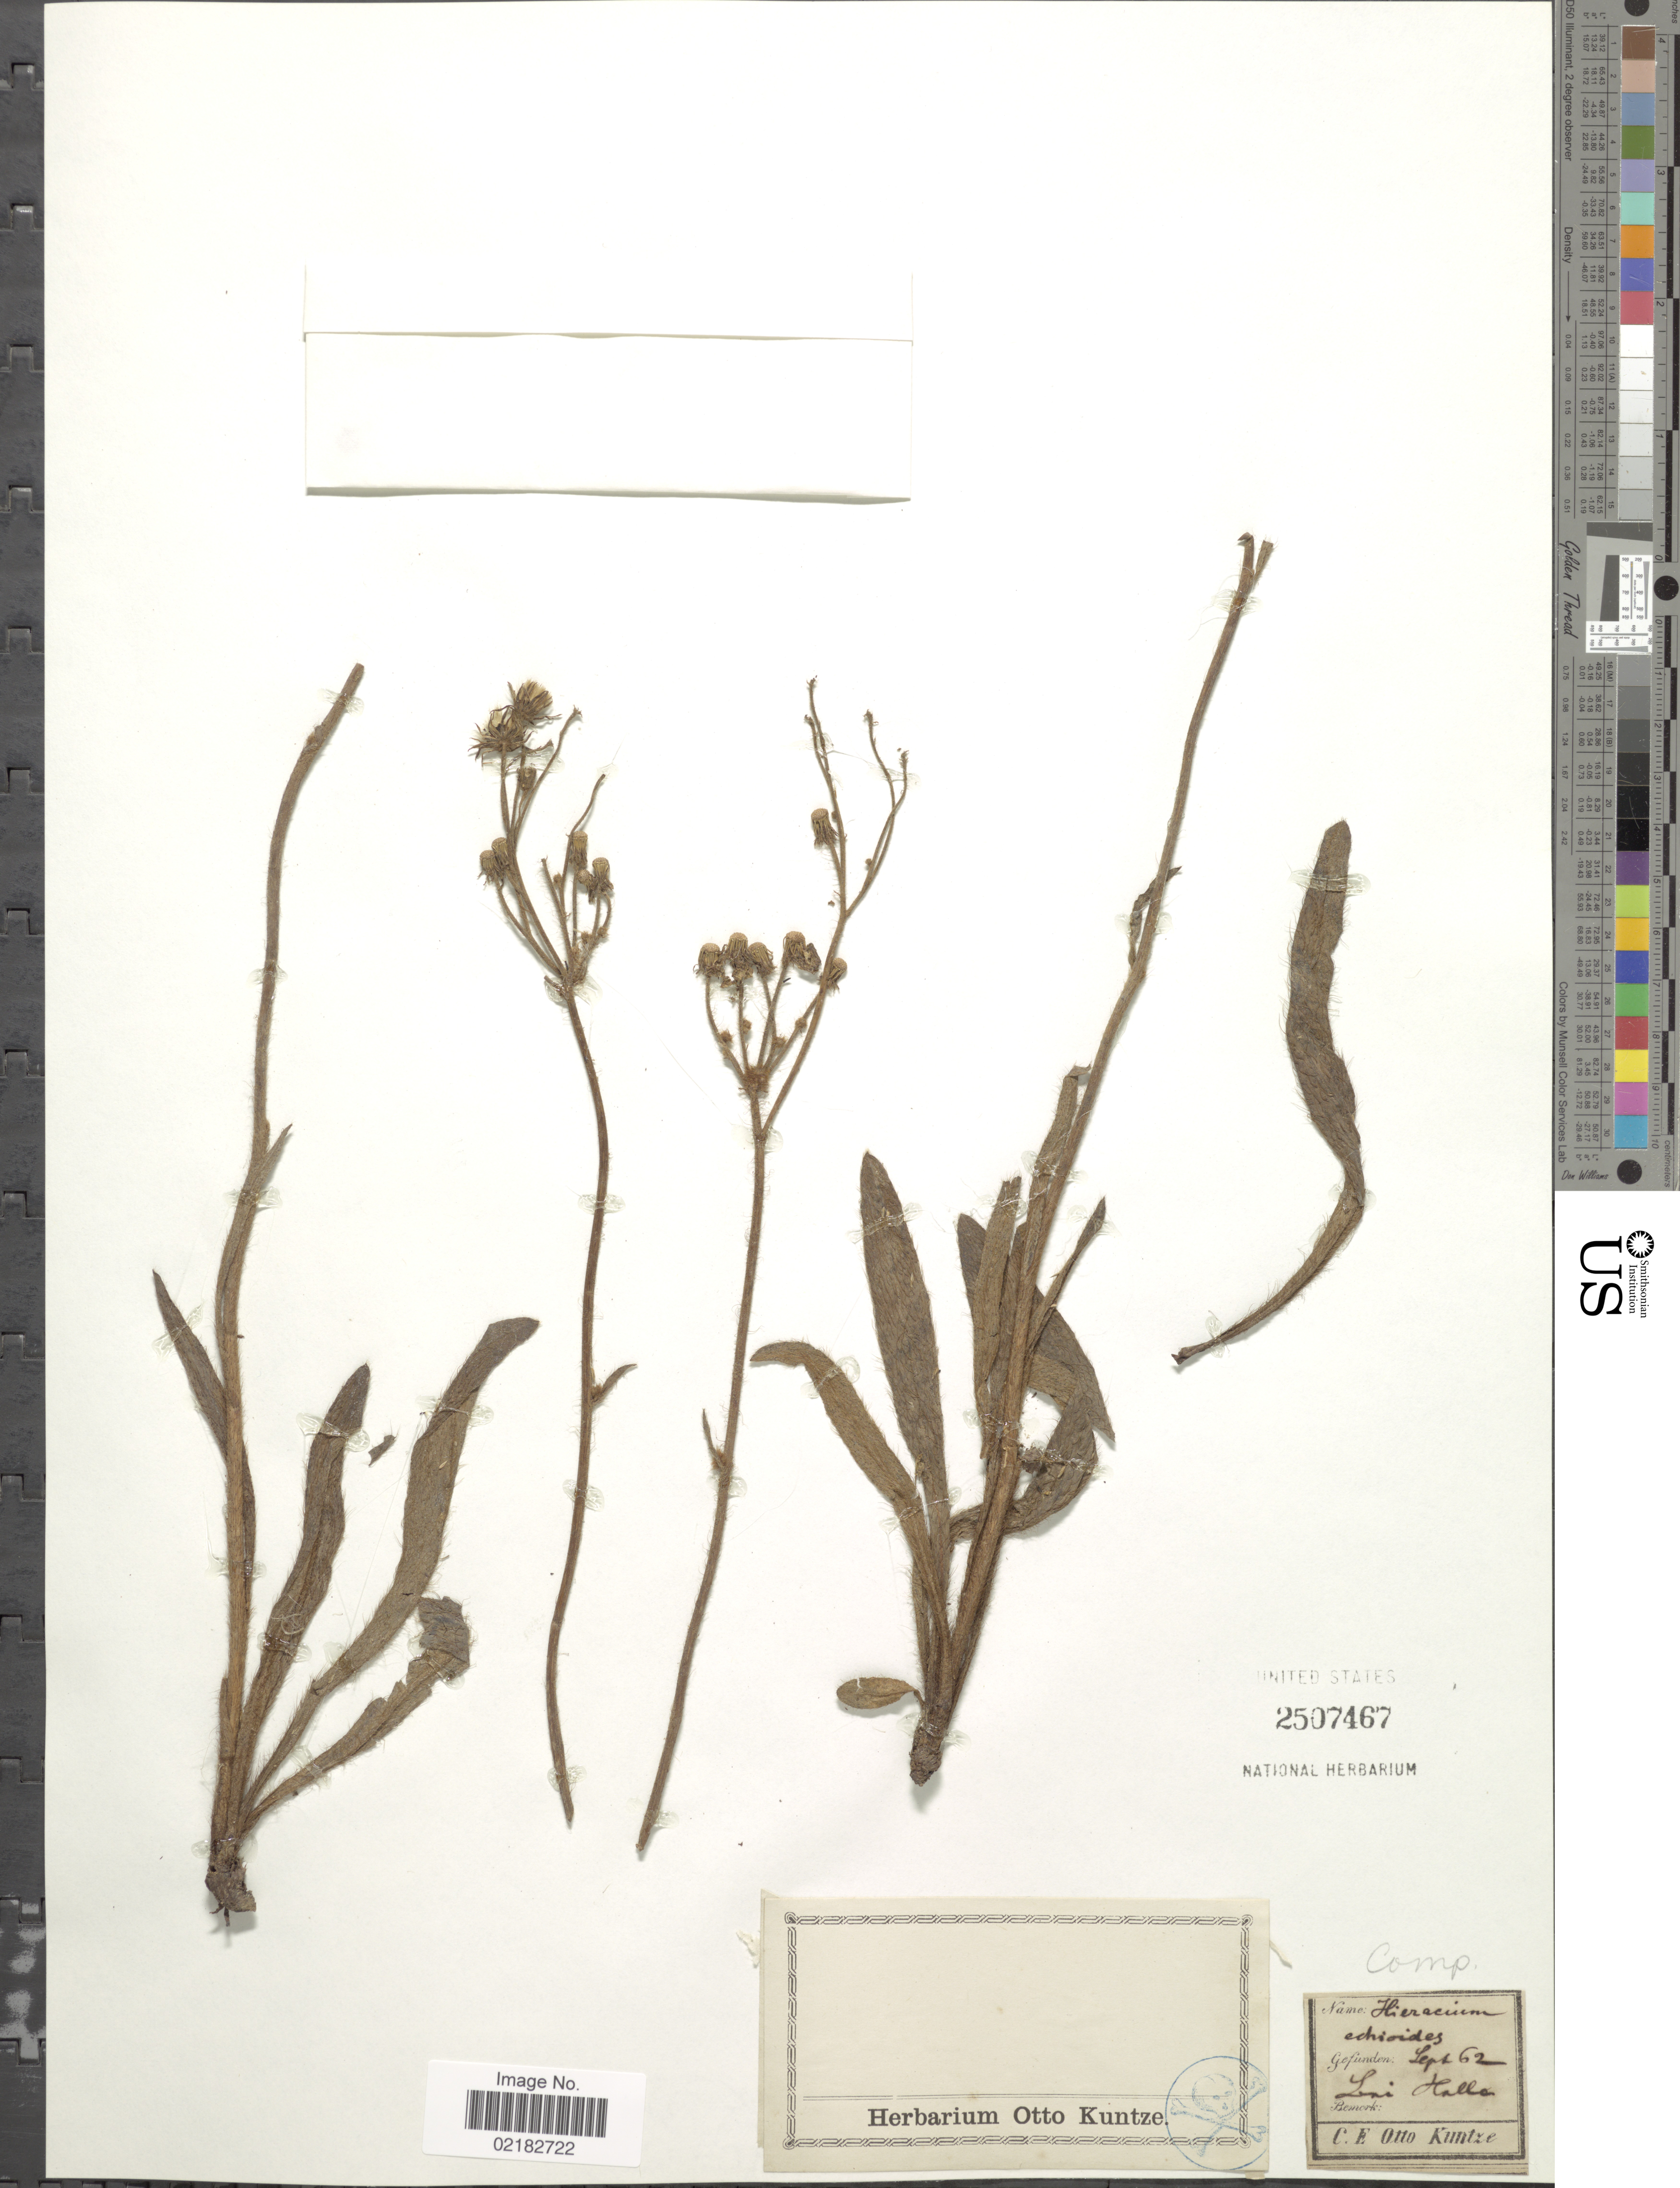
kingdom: Plantae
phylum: Tracheophyta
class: Magnoliopsida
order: Asterales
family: Asteraceae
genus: Pilosella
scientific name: Pilosella echioides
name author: F.W. Schultz & Sch. Bip.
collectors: C.E.O. Kuntze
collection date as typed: Transcribed d/m/y: /9/62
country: Germany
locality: Halle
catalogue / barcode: US 2507467